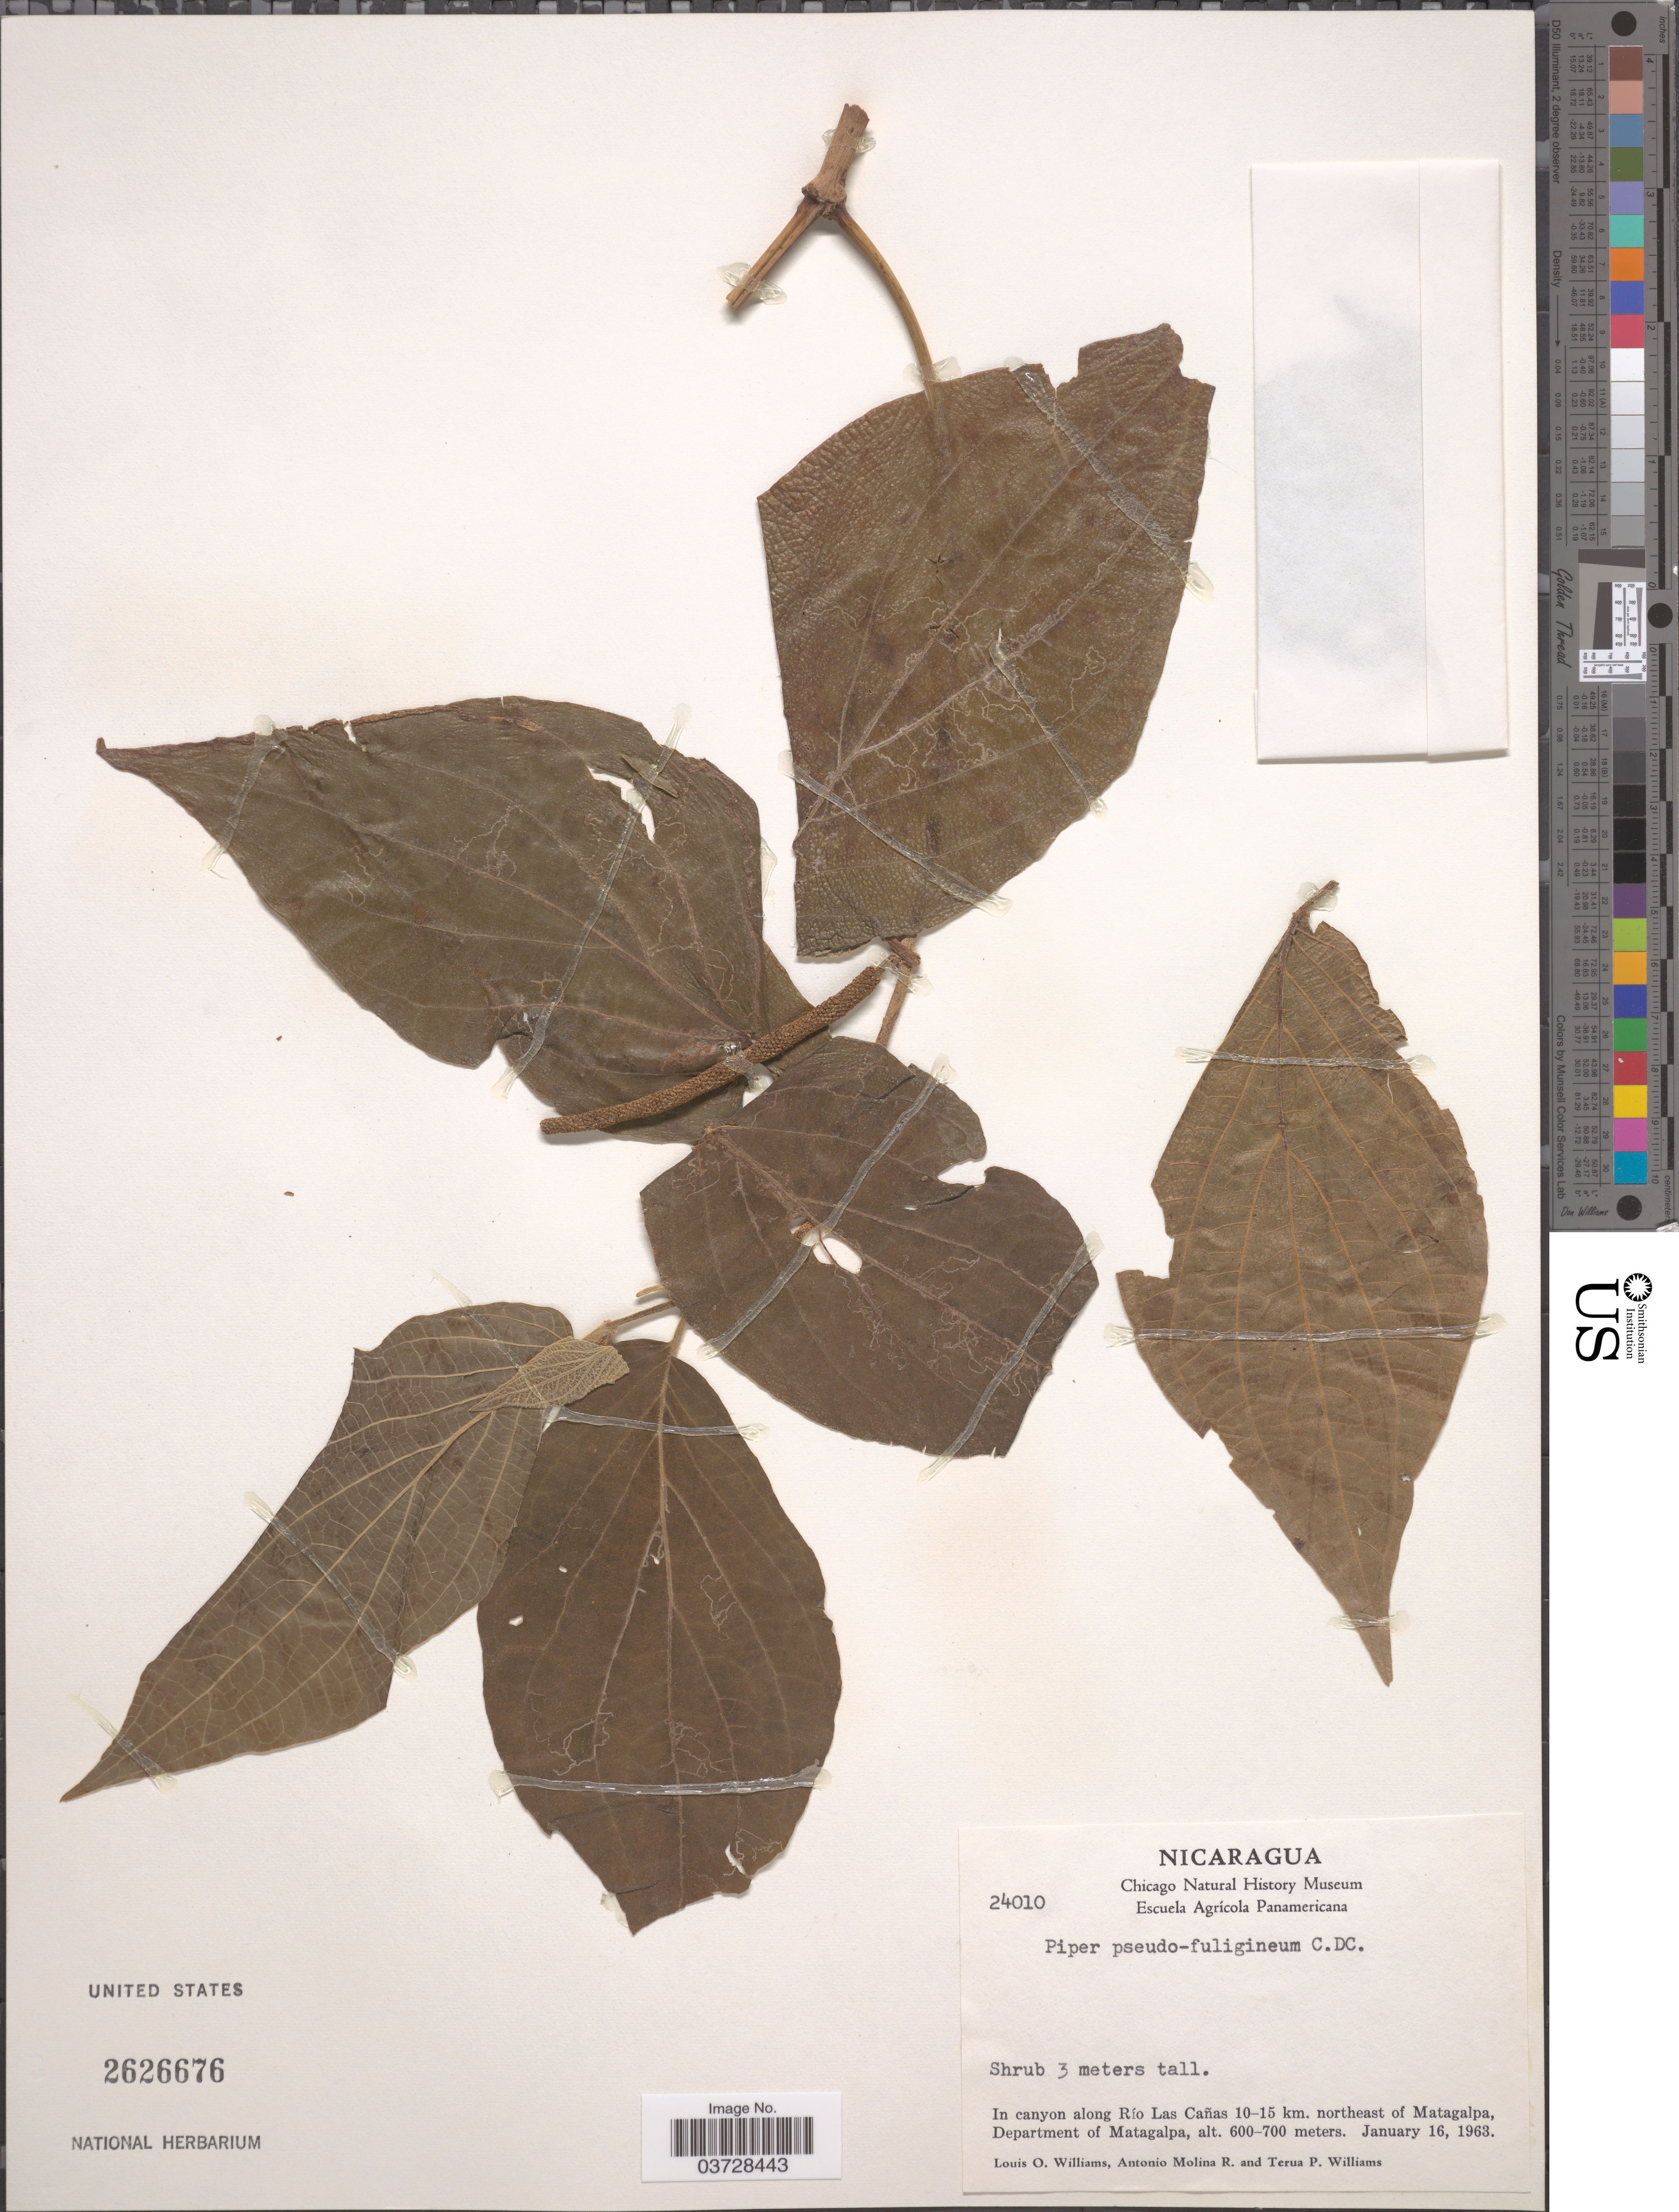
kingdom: Plantae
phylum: Tracheophyta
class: Magnoliopsida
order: Piperales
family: Piperaceae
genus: Piper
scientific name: Piper pseudofuligineum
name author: C. DC.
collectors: L. O. Williams, A. Molina R. & T. Williams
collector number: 24010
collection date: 1963-01-16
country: Nicaragua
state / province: Matagalpa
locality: In canyon along Río Las Cañas 10-15 km. northeast of Matagalpa, Department of Matagalpa.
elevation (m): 600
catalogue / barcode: US 2626676